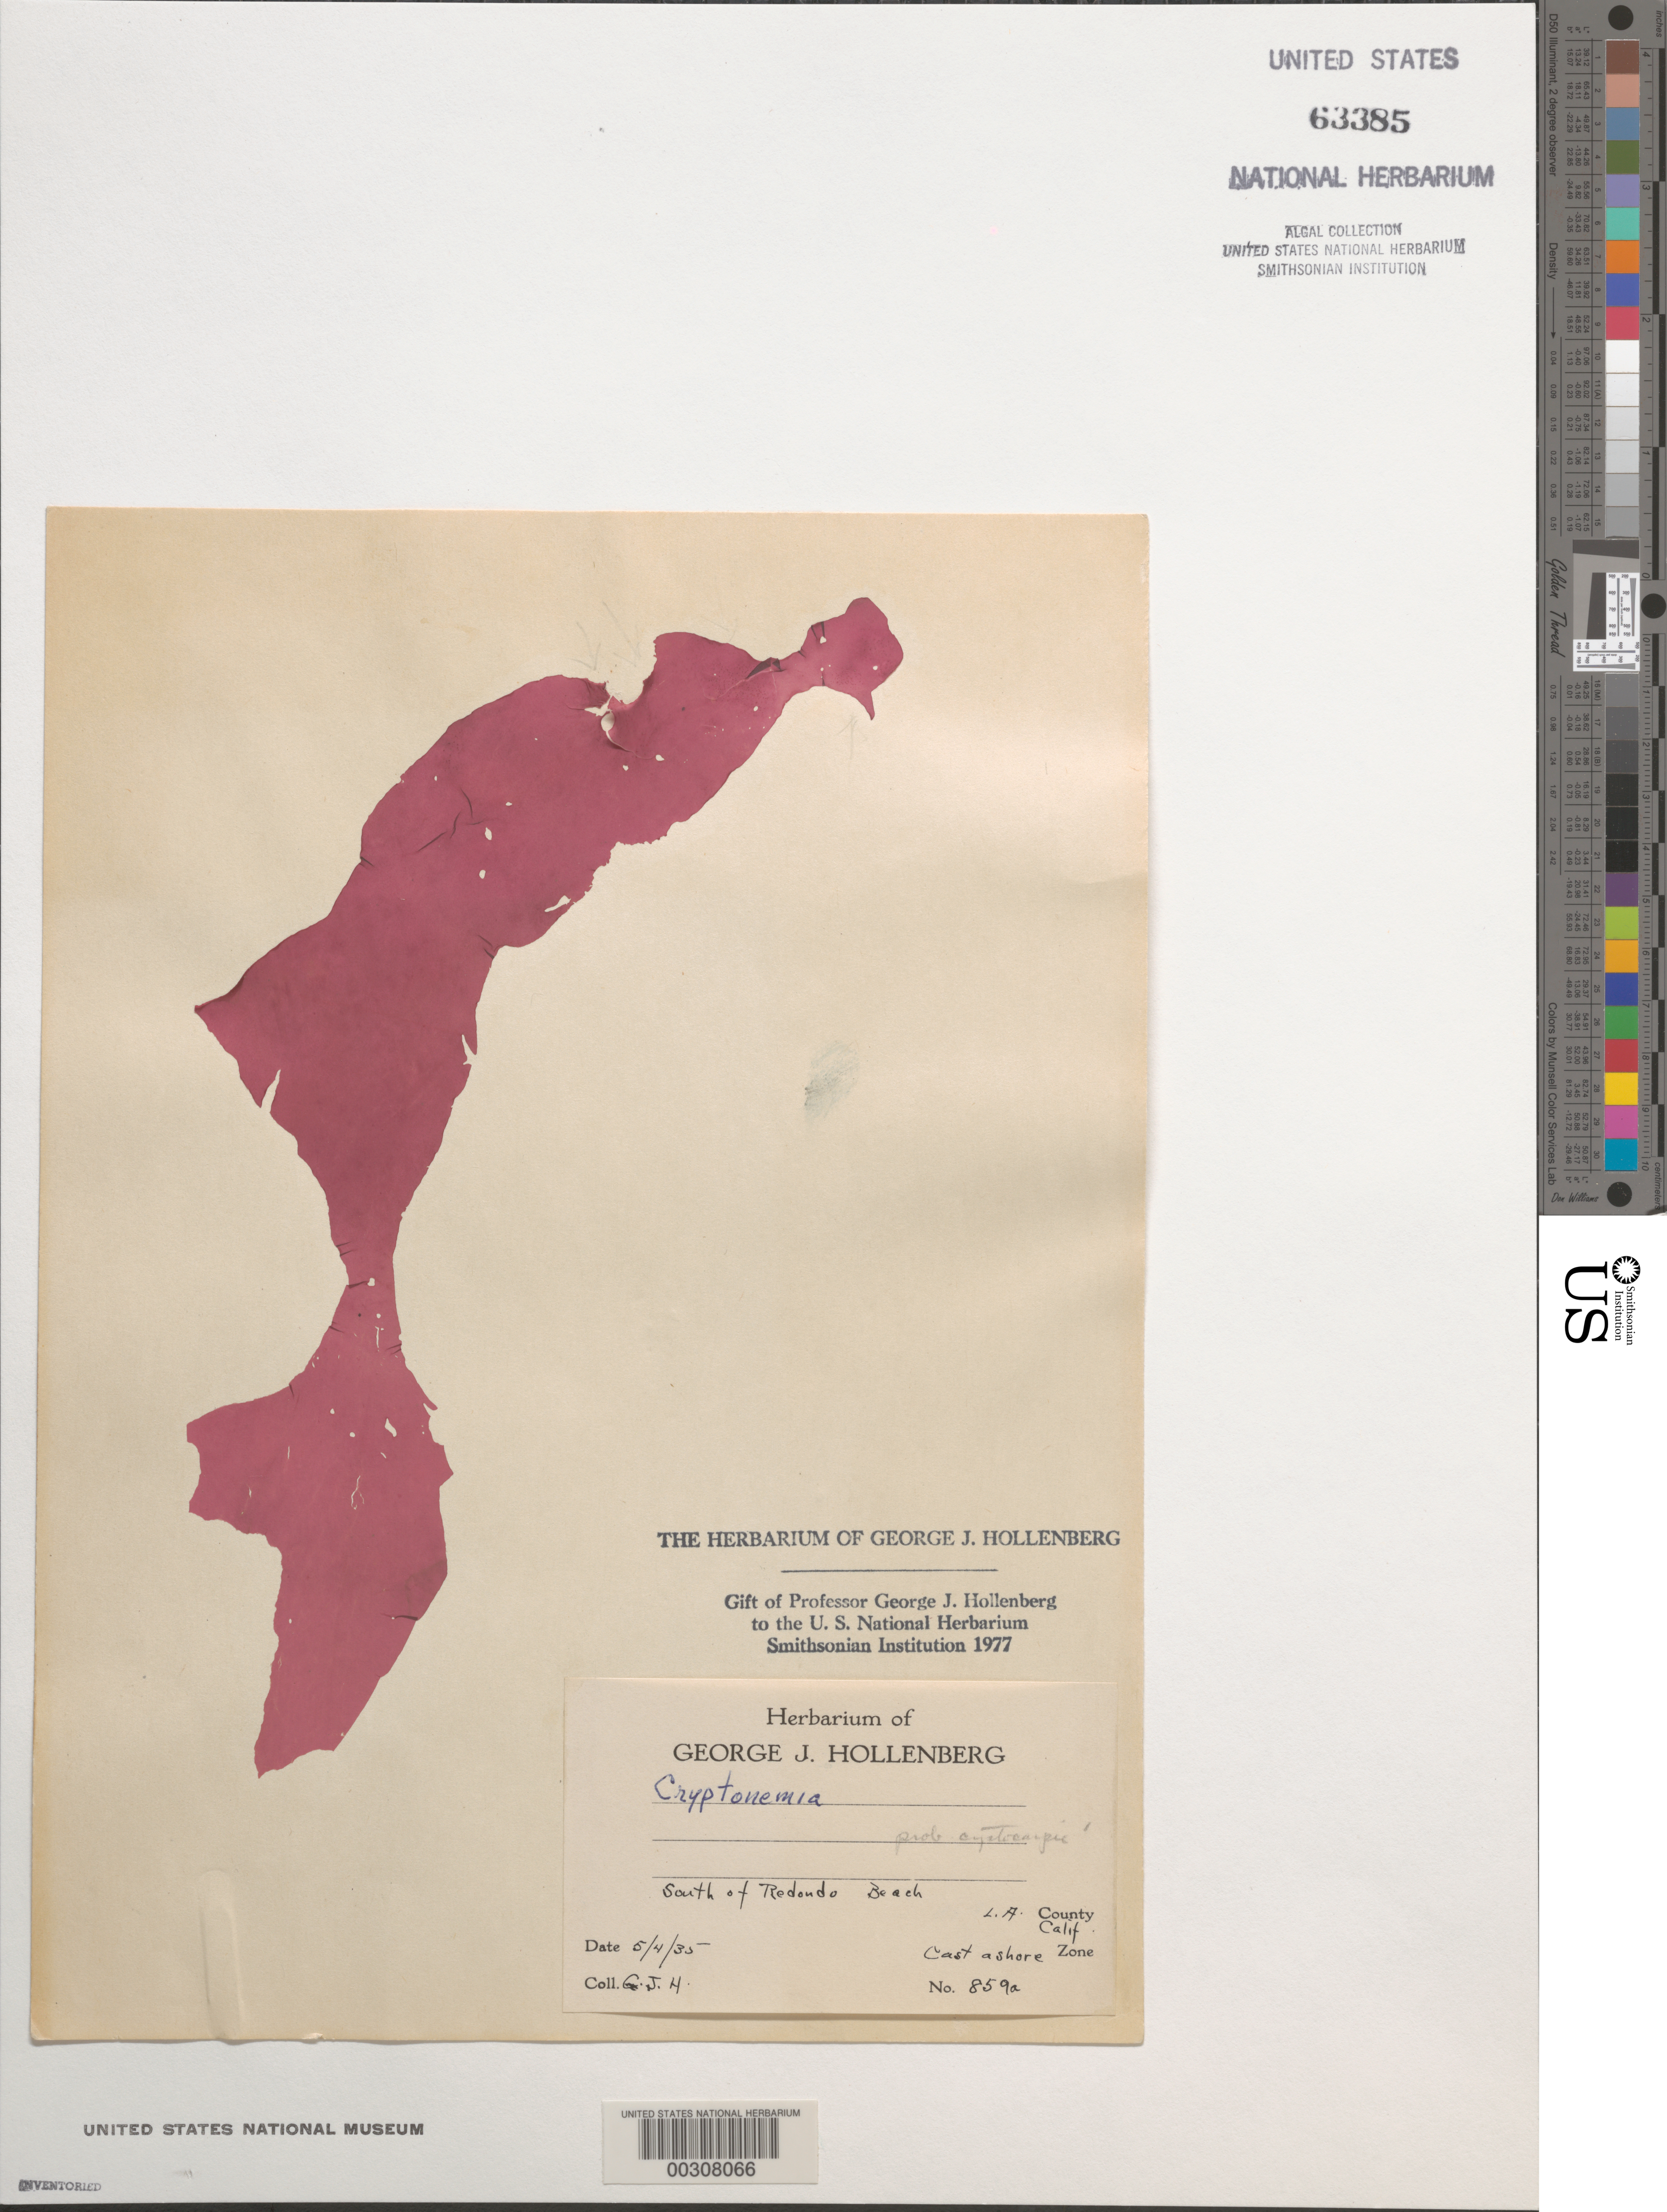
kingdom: Plantae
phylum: Rhodophyta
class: Florideophyceae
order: Halymeniales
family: Halymeniaceae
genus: Cryptonemia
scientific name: Cryptonemia sp.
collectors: G. Hollenberg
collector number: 859a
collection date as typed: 4 May 35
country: United States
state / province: California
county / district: Los Angeles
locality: South of Redondo Beach. L. A. County. Cast ashore.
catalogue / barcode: US 63385